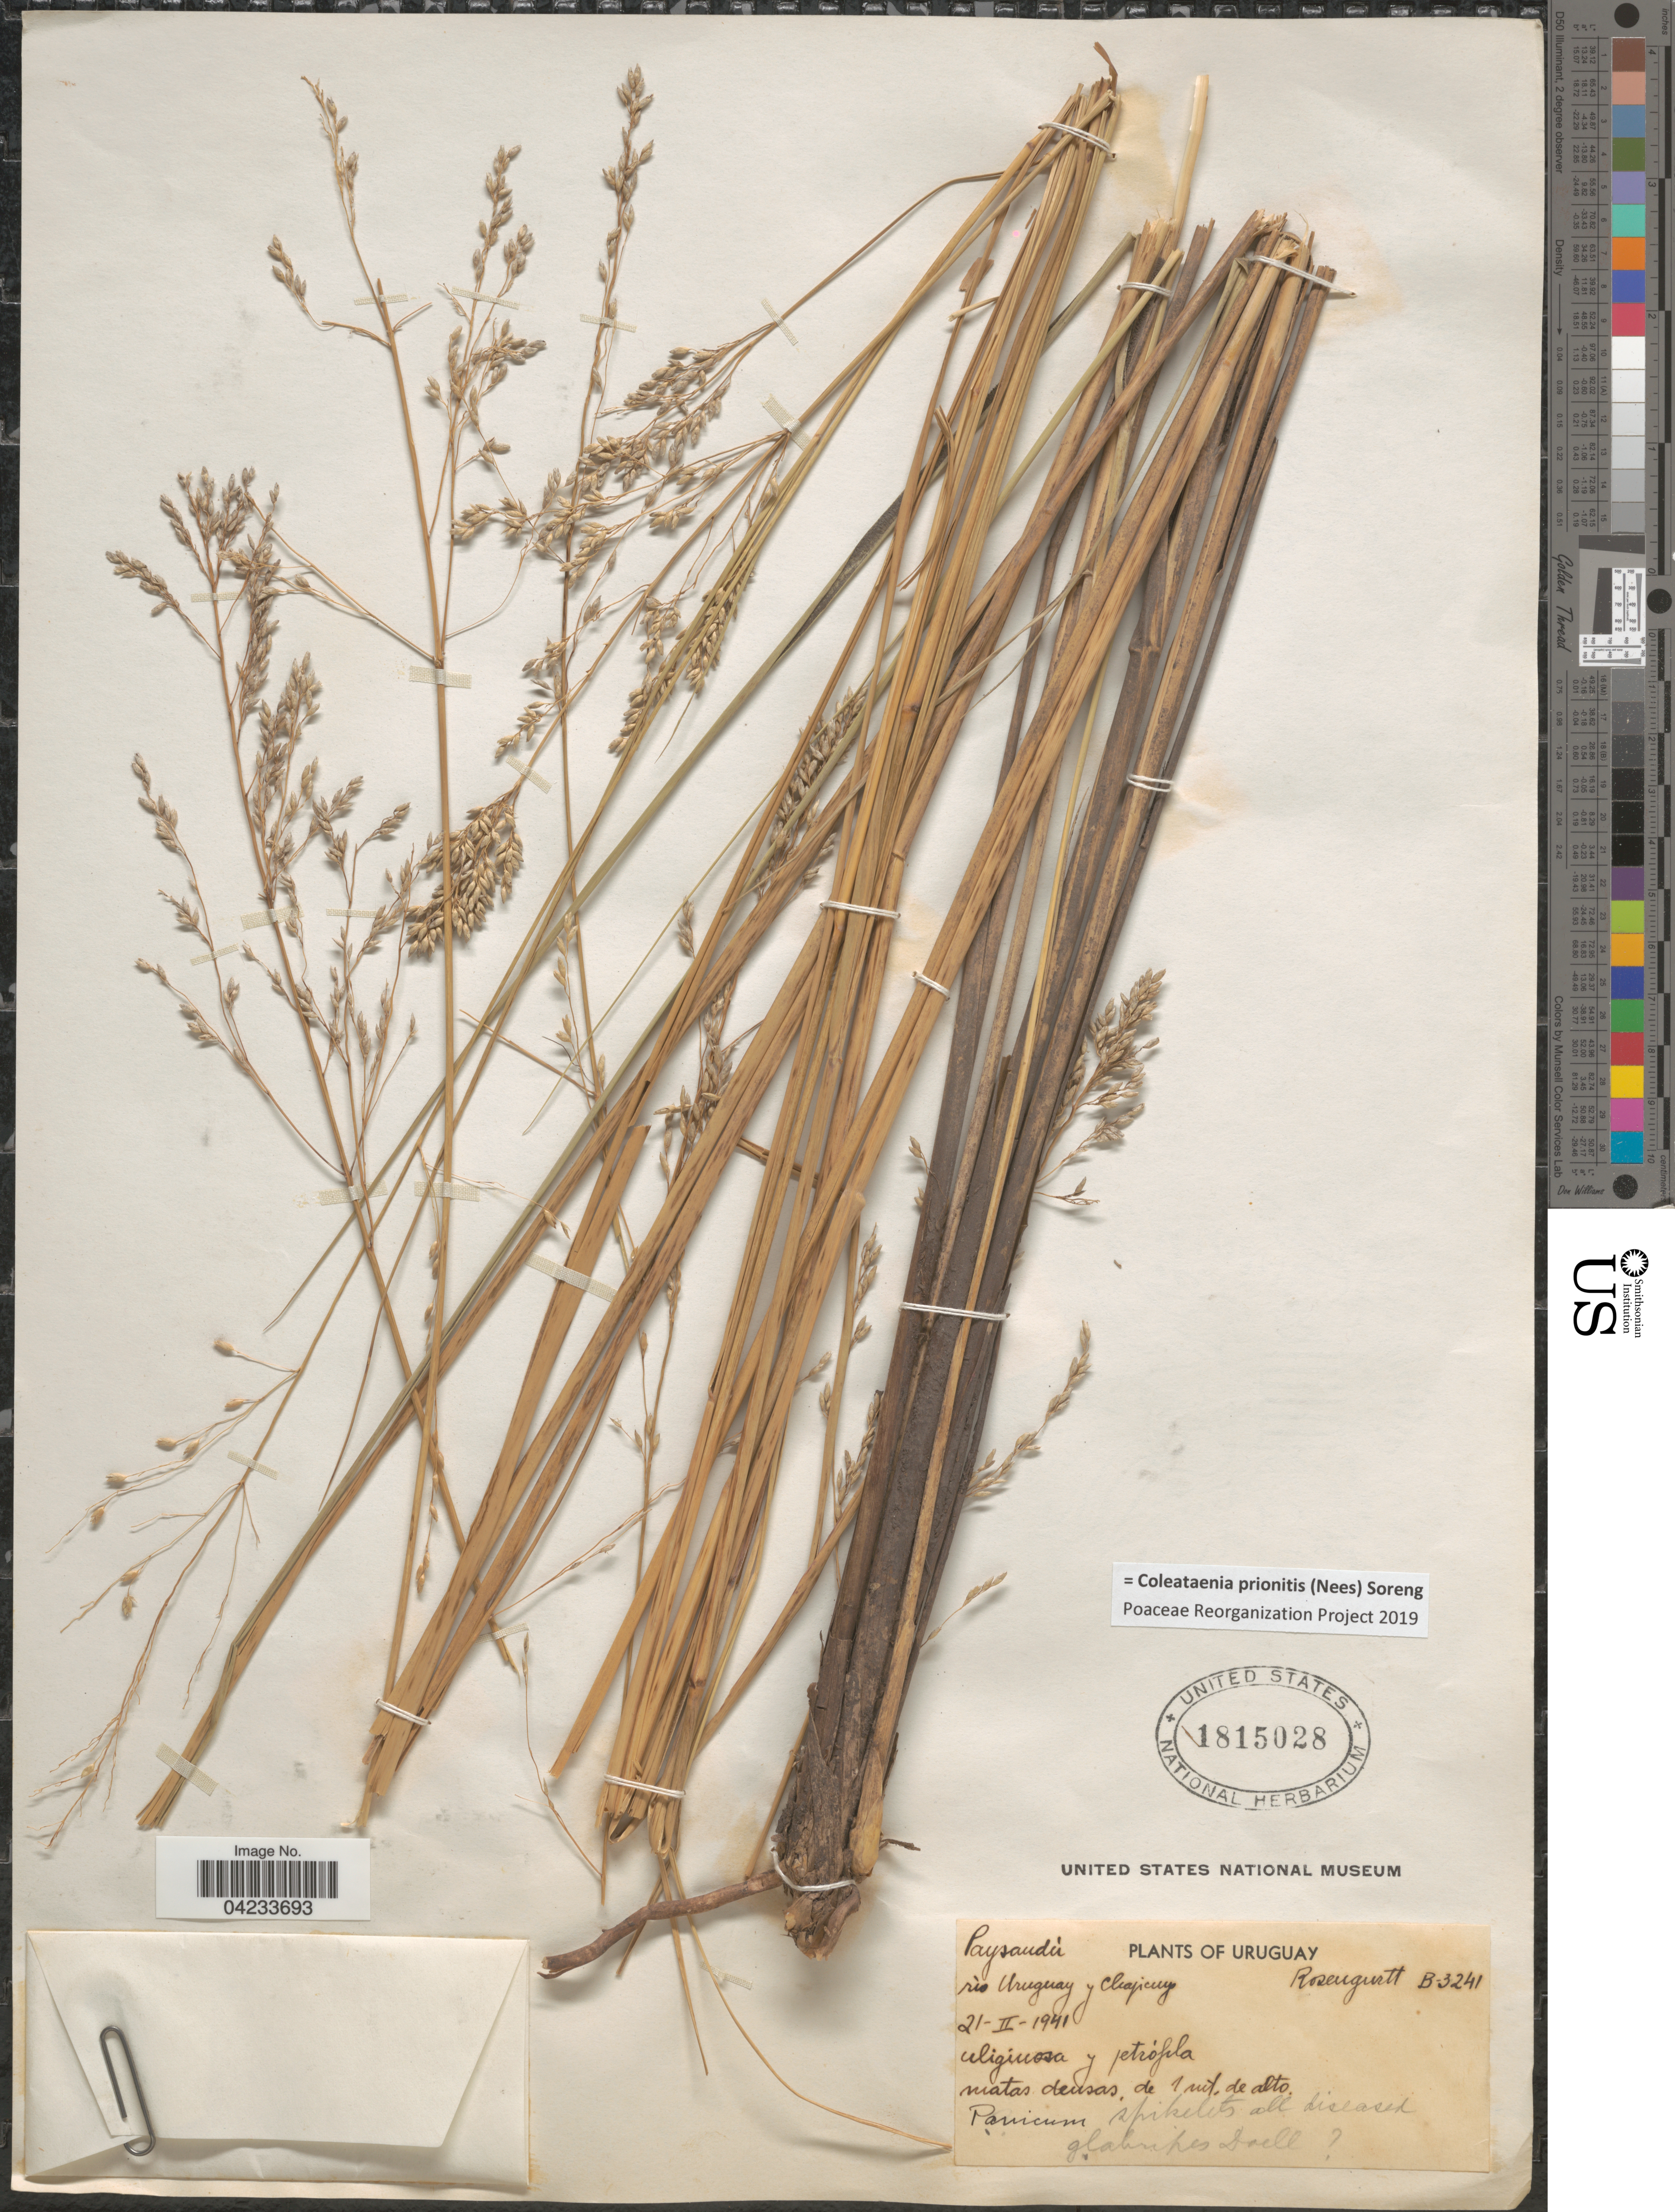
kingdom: Plantae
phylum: Tracheophyta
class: Liliopsida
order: Poales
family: Poaceae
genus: Coleataenia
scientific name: Coleataenia prionitis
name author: (Nees) Soreng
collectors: Rosengurtt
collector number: B-3241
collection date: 1941-02-21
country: Uruguay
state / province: Paysandu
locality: Rìo Uruguay y Chapicuy.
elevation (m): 1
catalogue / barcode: US 1815028